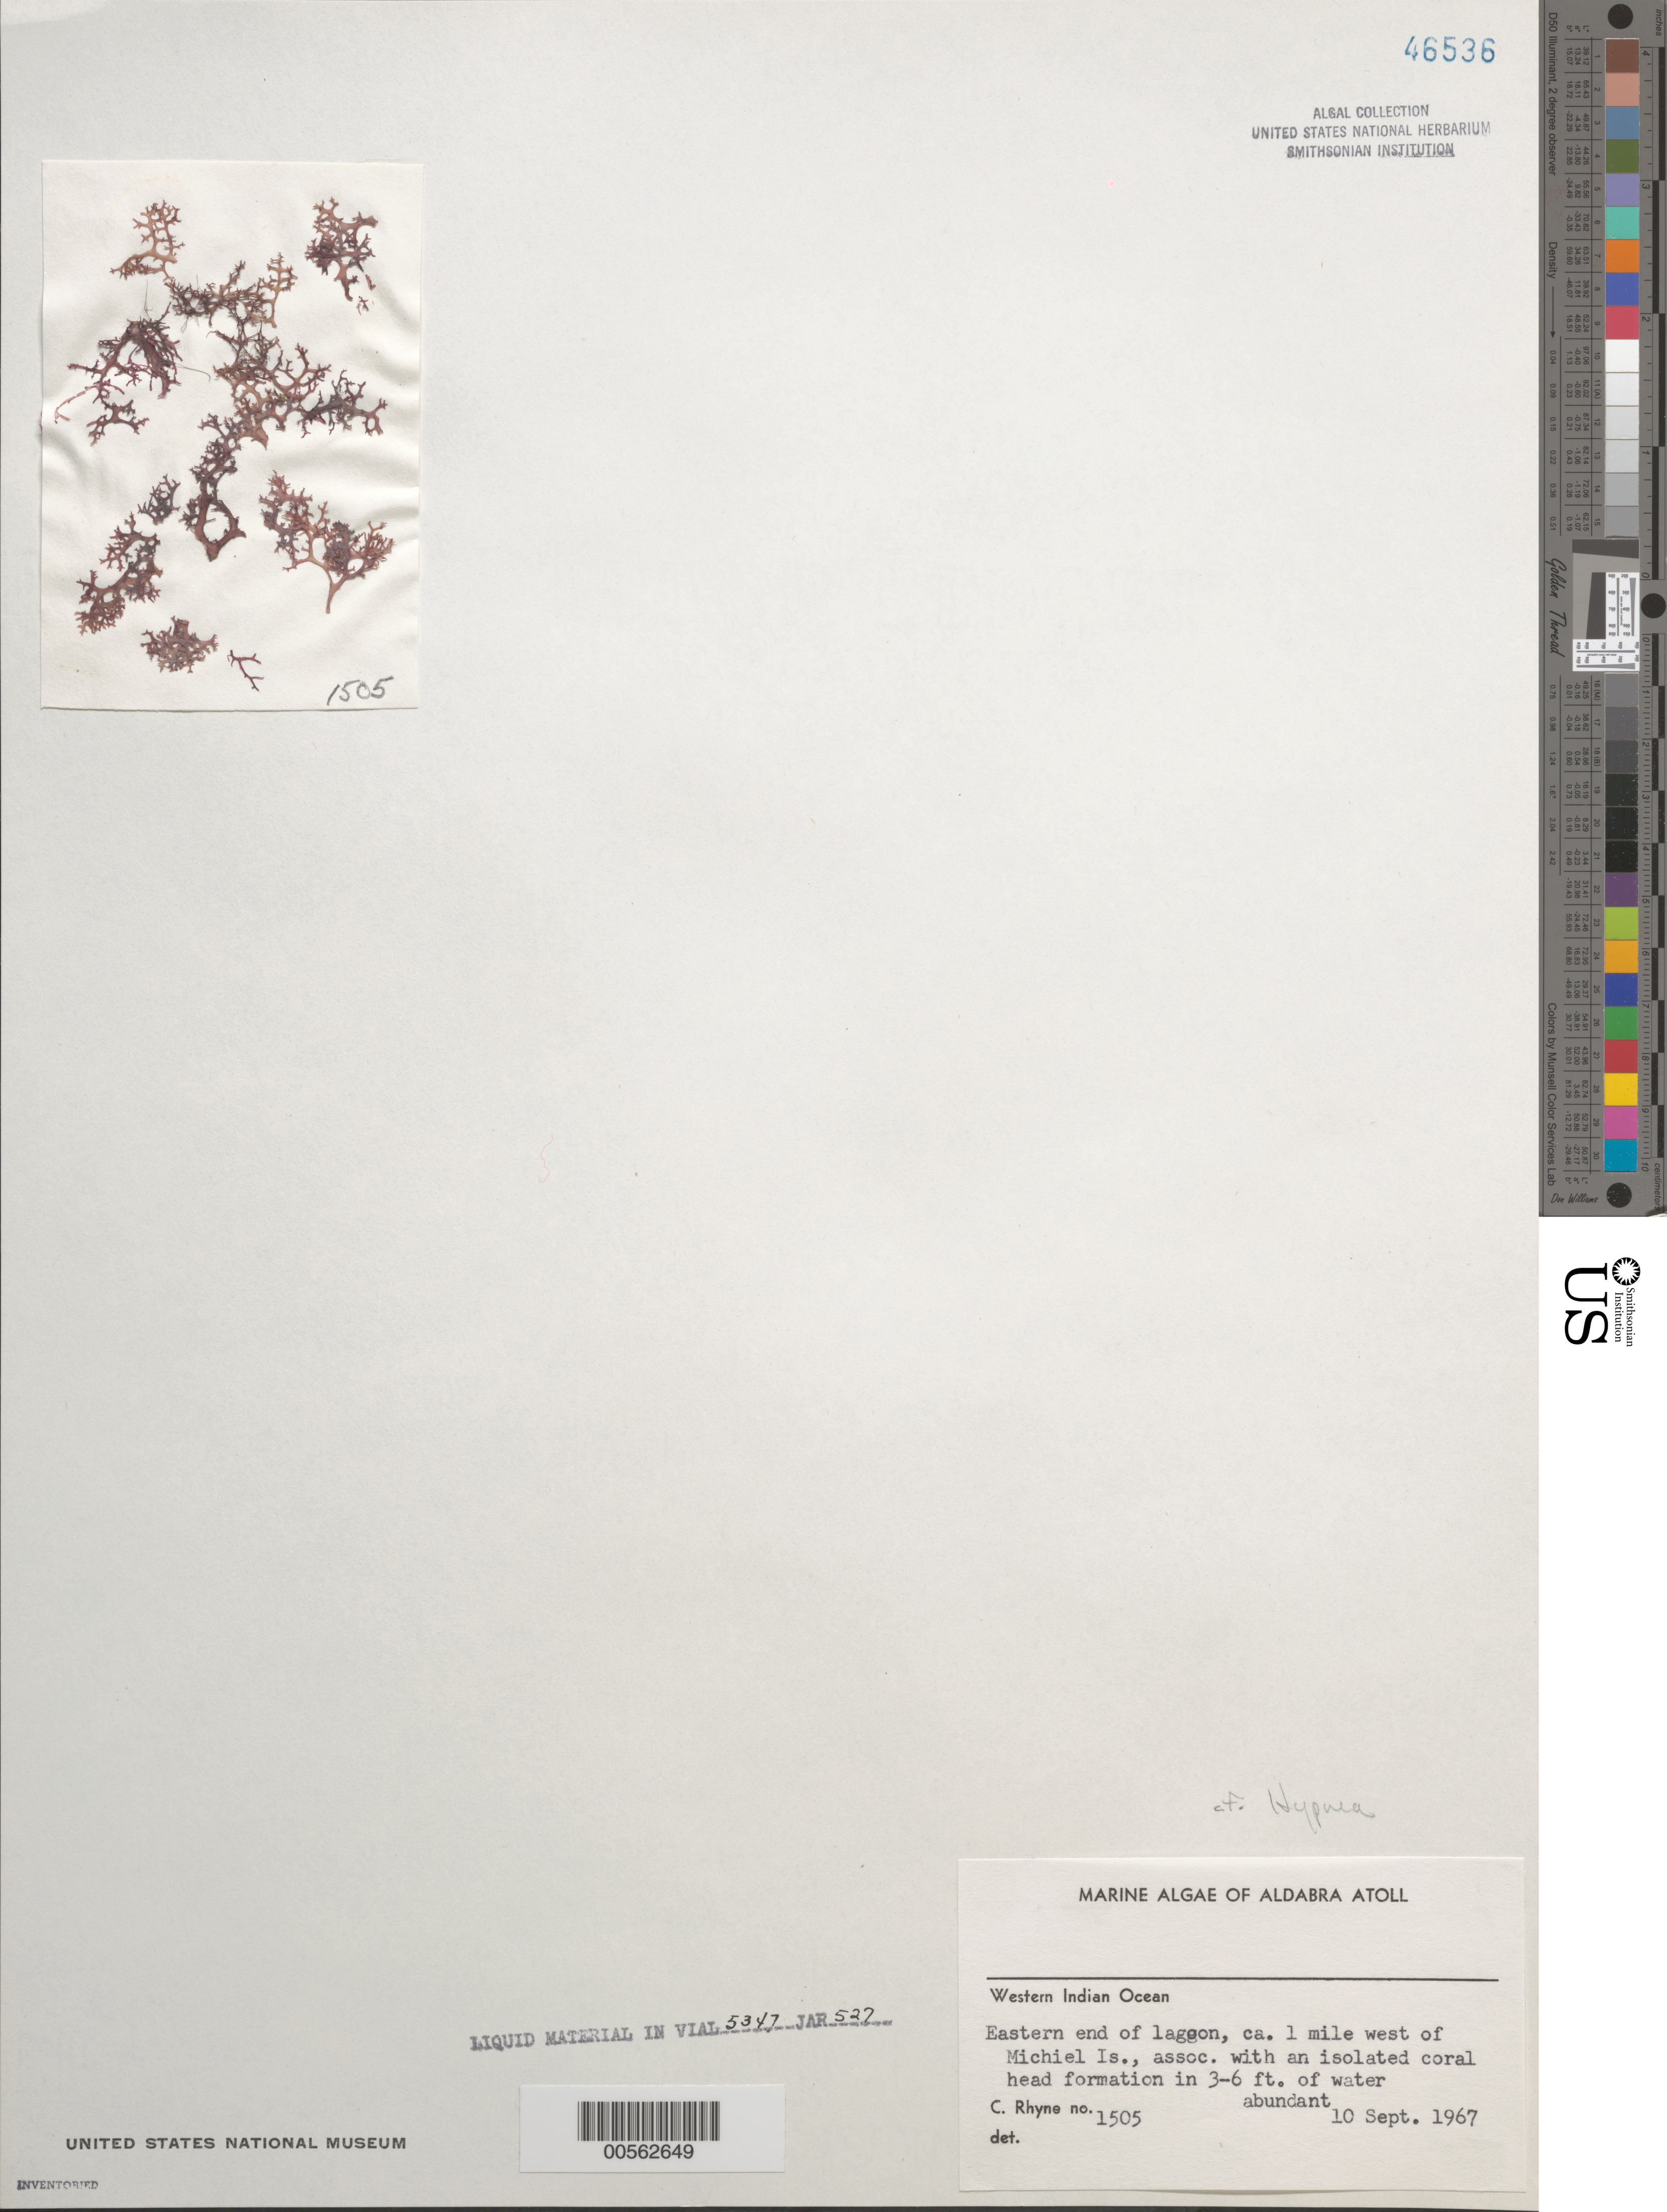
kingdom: Plantae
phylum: Rhodophyta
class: Florideophyceae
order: Gigartinales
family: Cystocloniaceae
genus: Hypnea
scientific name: Hypnea sp.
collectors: C. Rhyne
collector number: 1505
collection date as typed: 10 Sep 1967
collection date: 1967-09-10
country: Seychelles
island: Aldabra Atoll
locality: Ca. 1 mile west of Michiel Island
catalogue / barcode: US 46536